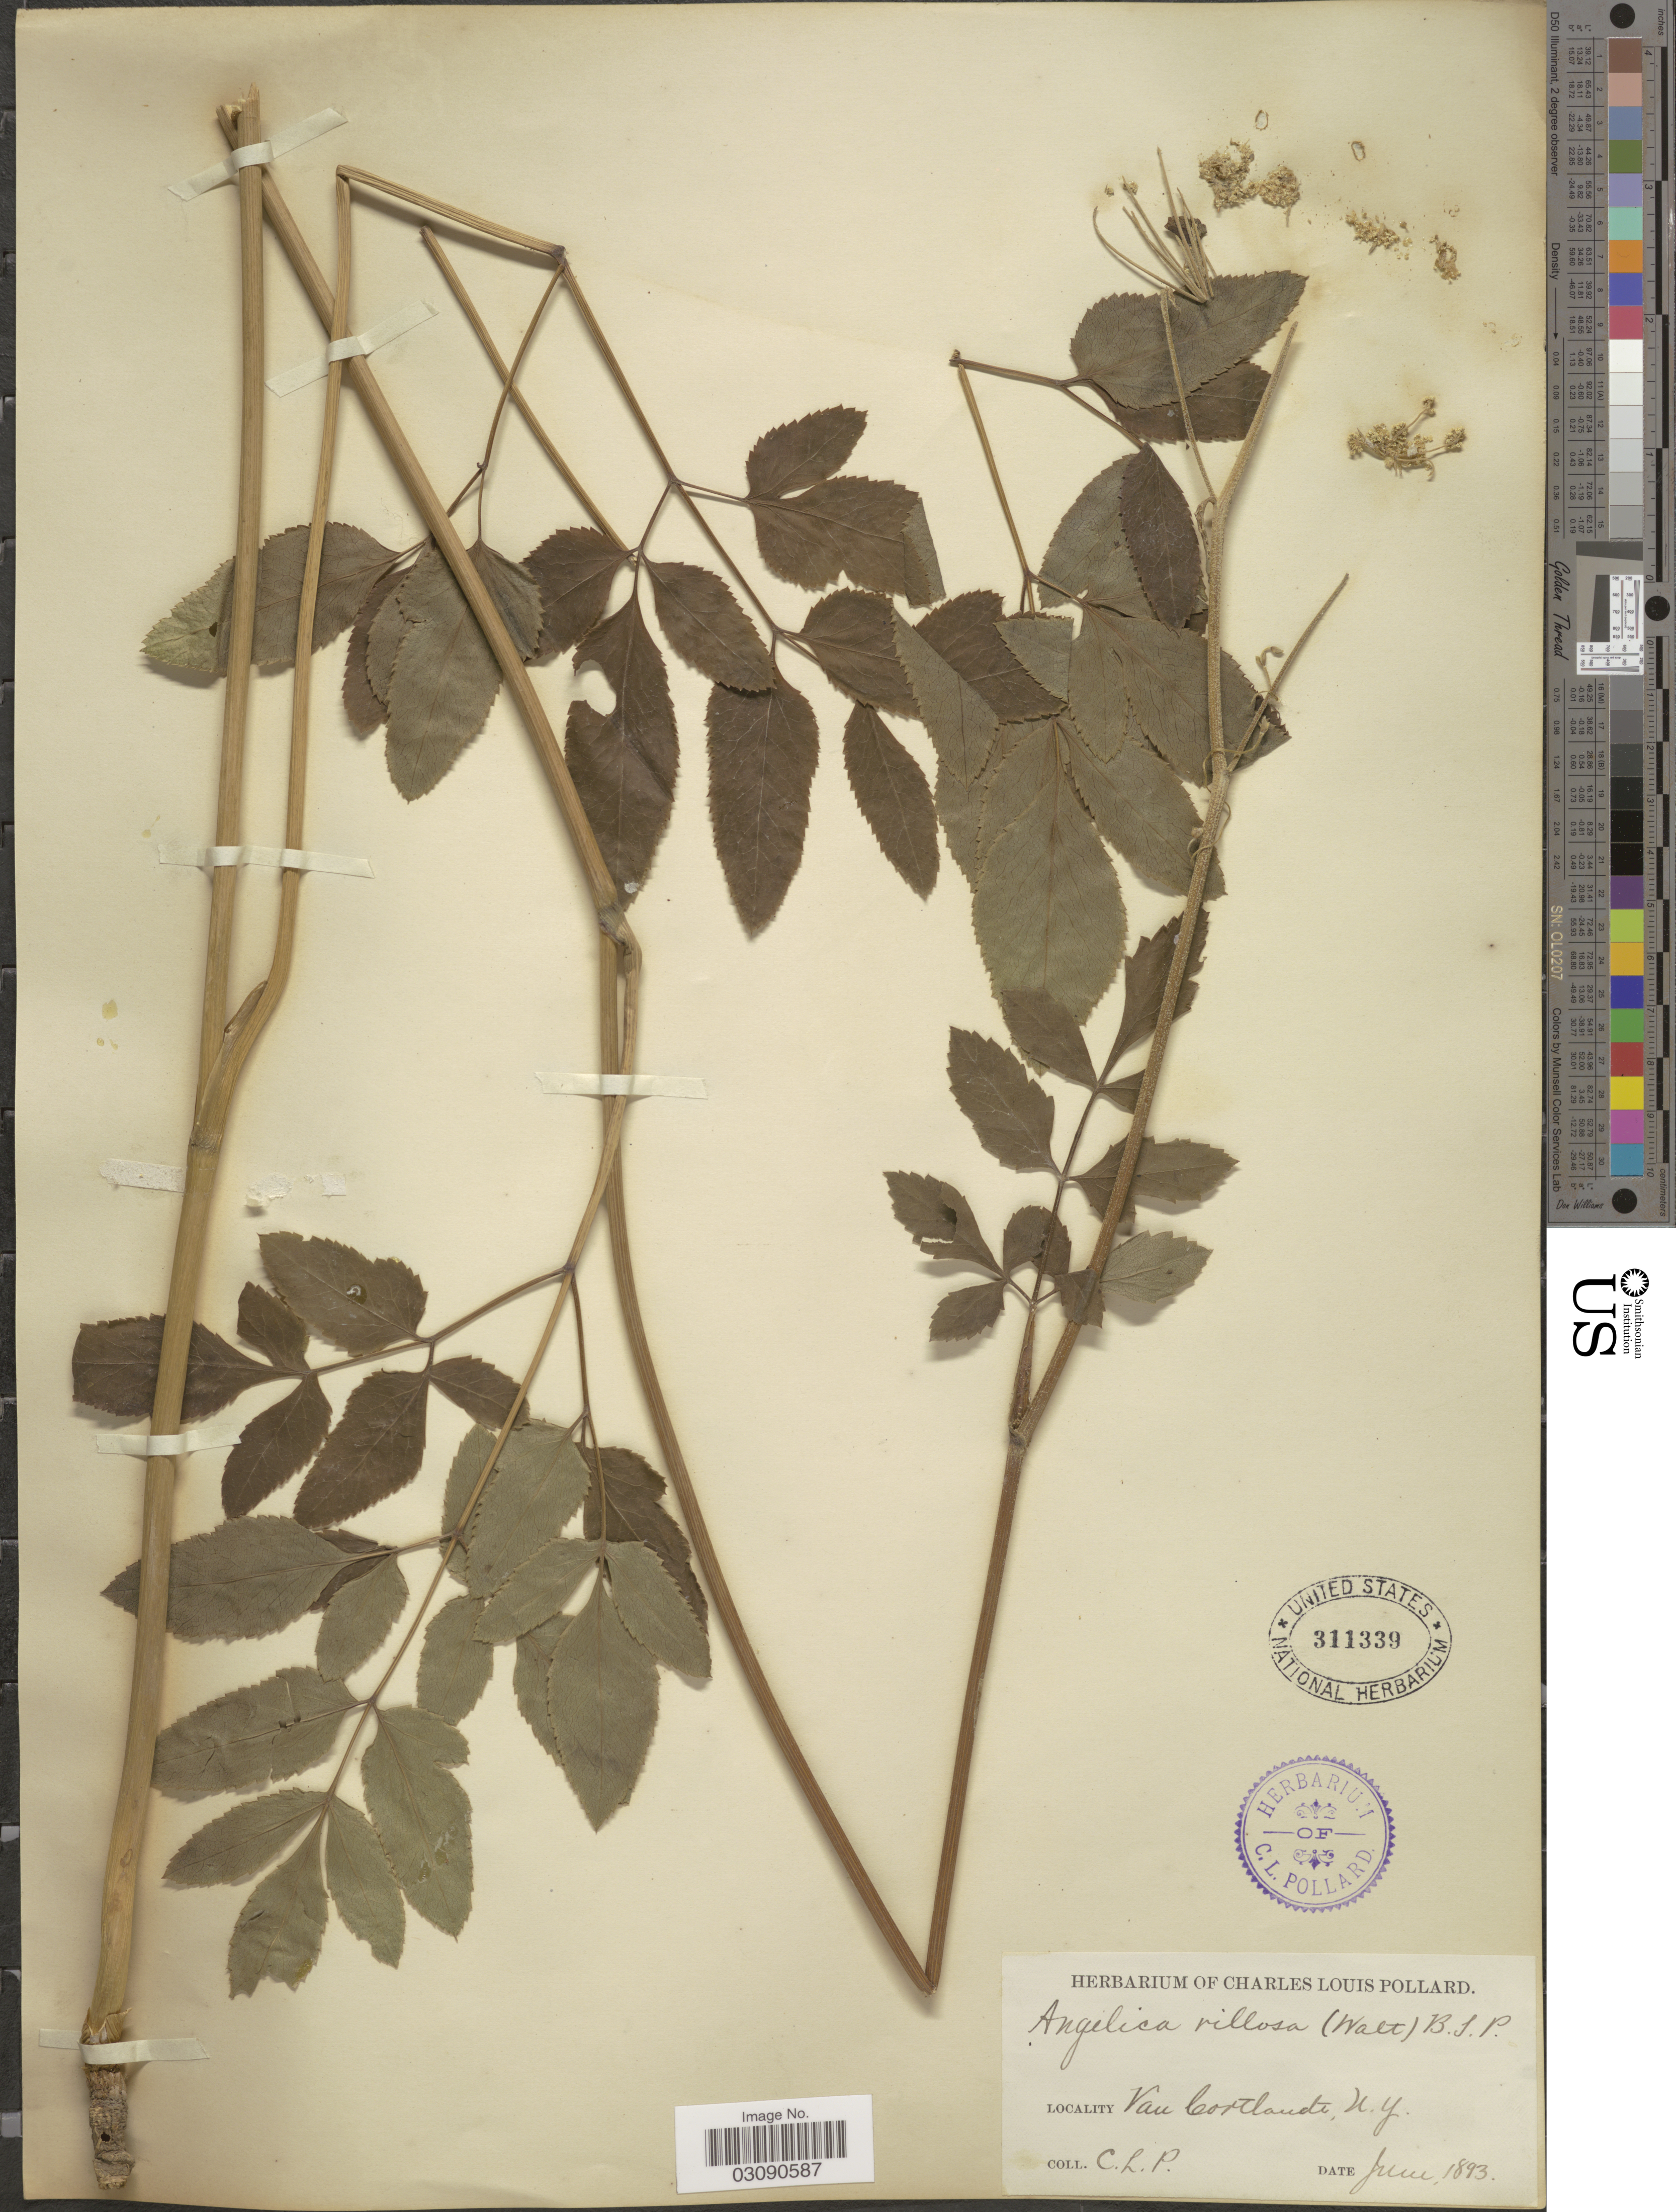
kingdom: Plantae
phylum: Tracheophyta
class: Magnoliopsida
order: Apiales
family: Apiaceae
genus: Angelica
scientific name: Angelica venenosa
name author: (Greenway) Fernald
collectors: C. L. Pollard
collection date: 1893-06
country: United States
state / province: New York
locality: Van Cortlandt.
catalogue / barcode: US 311339